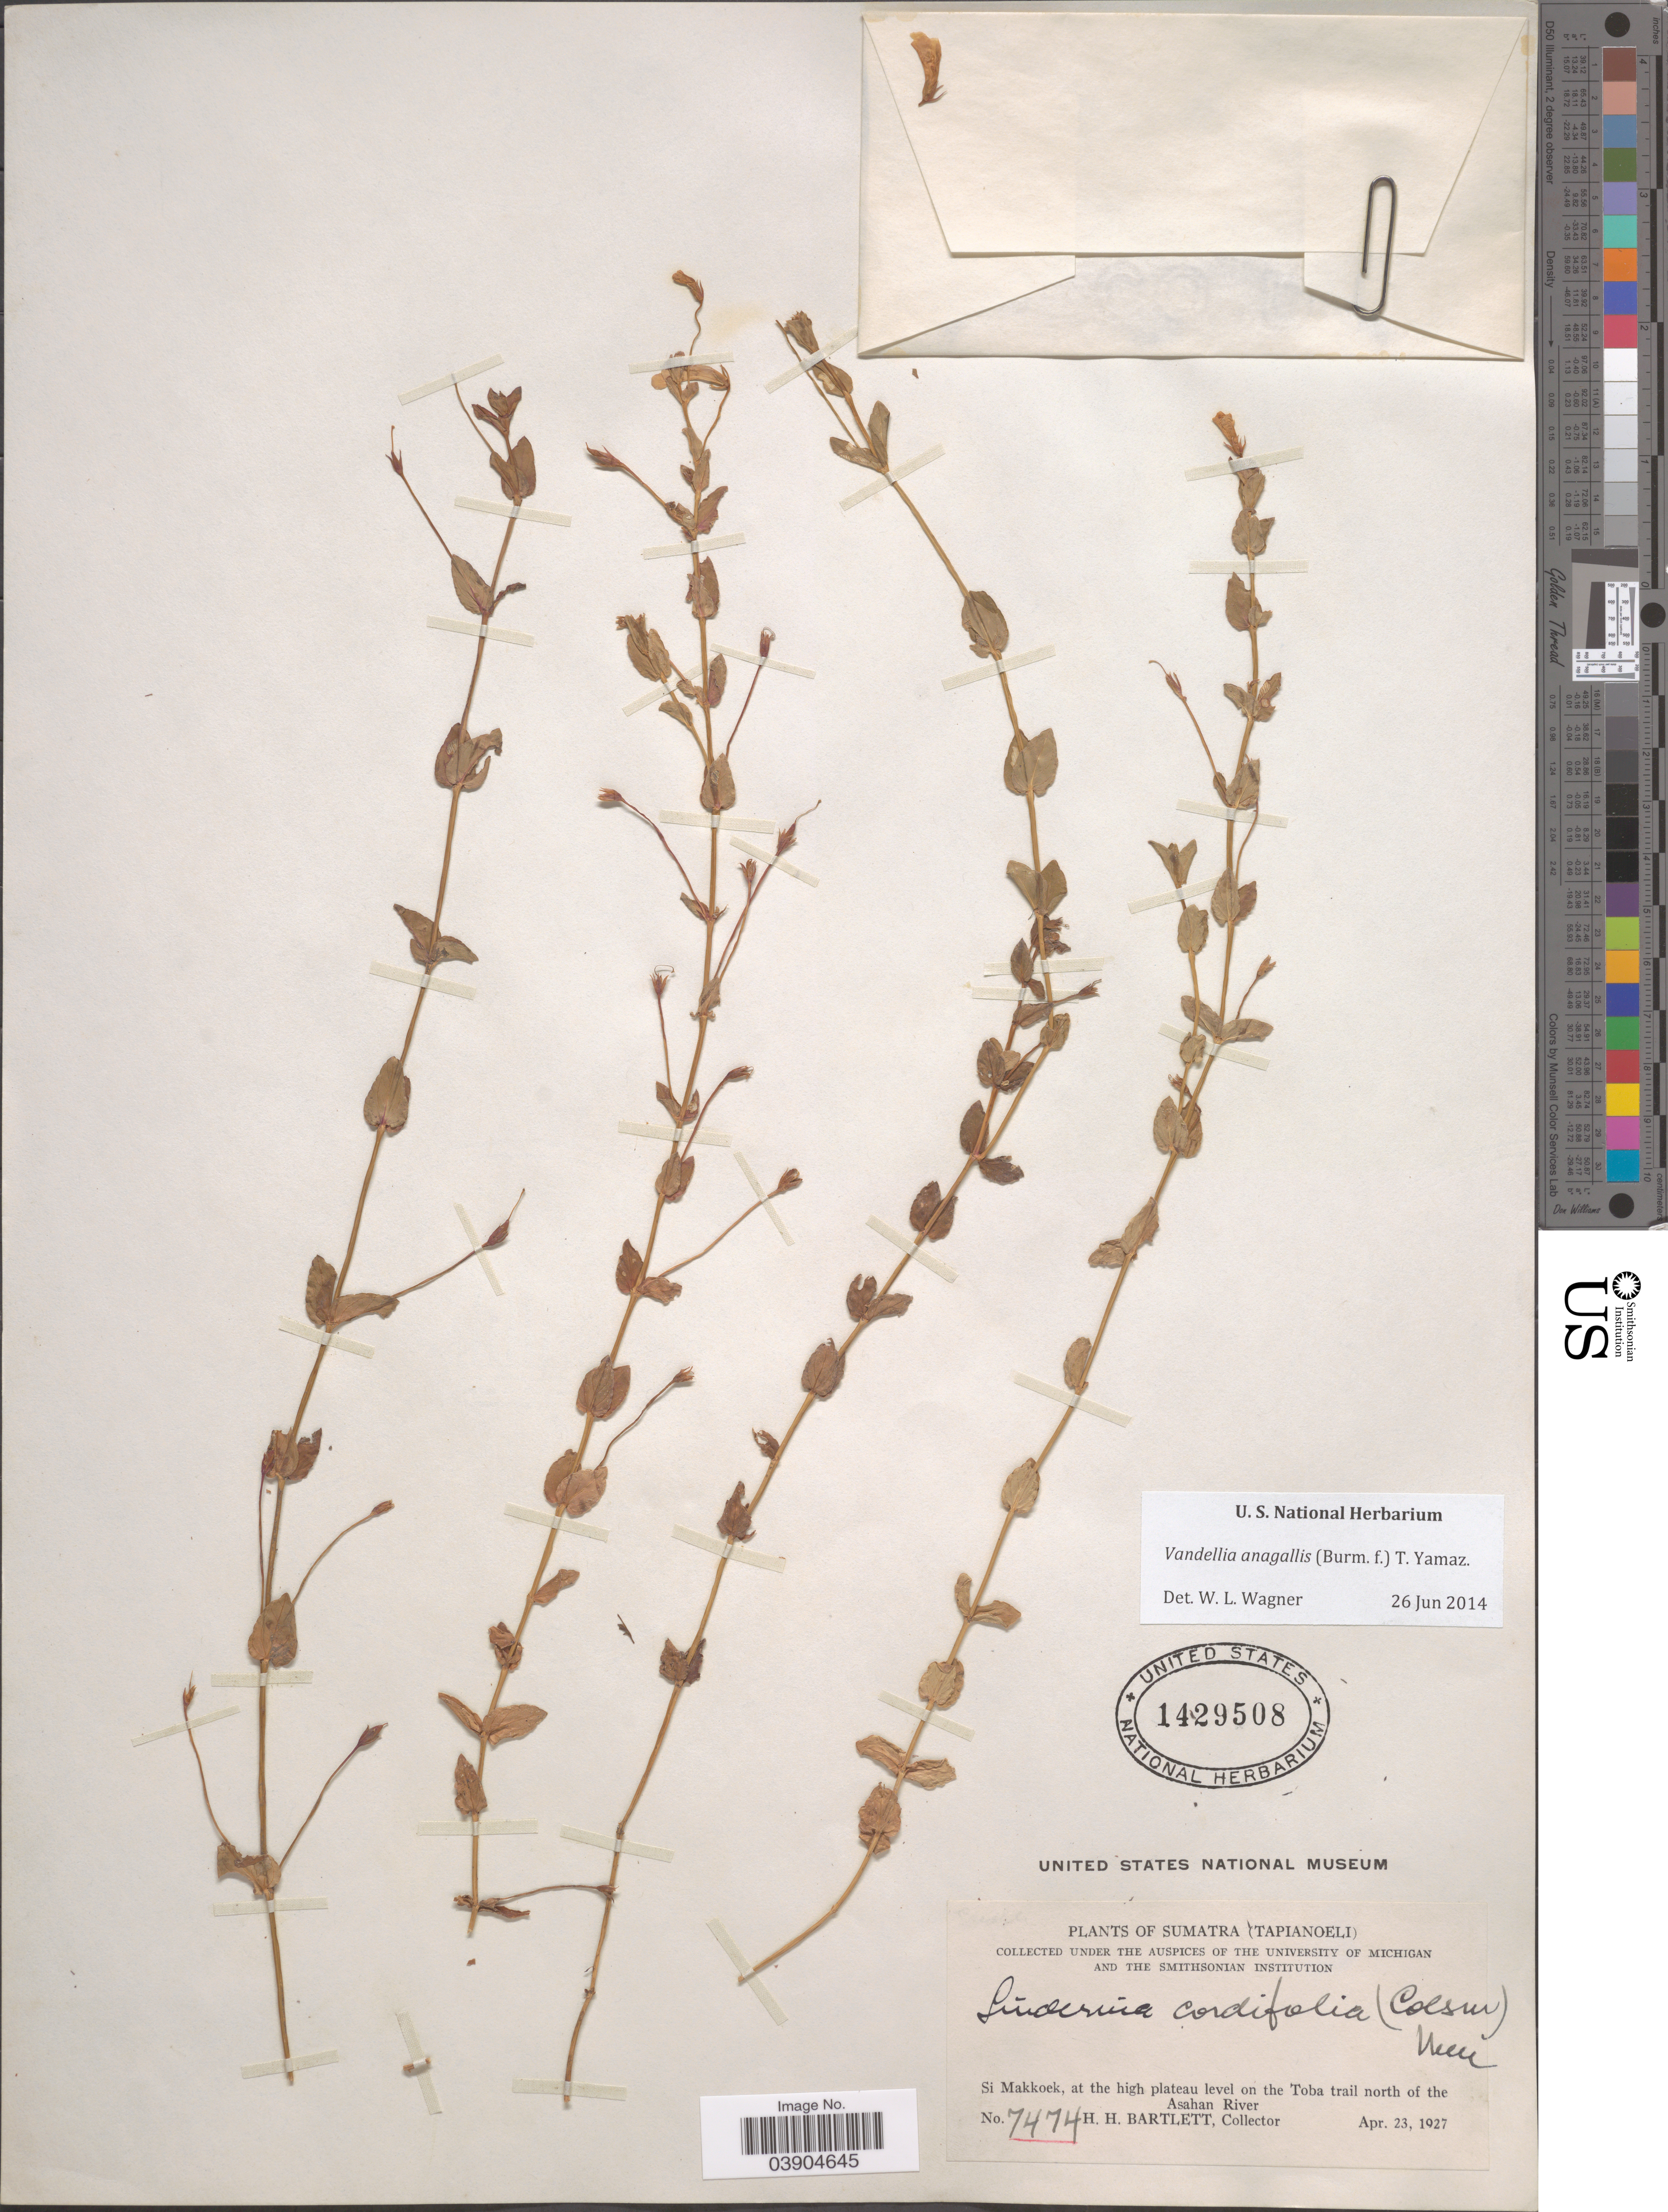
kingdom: Plantae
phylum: Tracheophyta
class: Magnoliopsida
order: Lamiales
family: Linderniaceae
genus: Lindernia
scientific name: Lindernia anagallis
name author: (Burm. f.) Pennell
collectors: H. H. Bartlett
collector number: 7474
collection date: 1927-04-23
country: Indonesia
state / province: Sumatra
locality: (Tapianoeli). Si Makkoek, at the high plateau level on the Toba trail north of the Asahan River.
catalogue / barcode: US 1429508